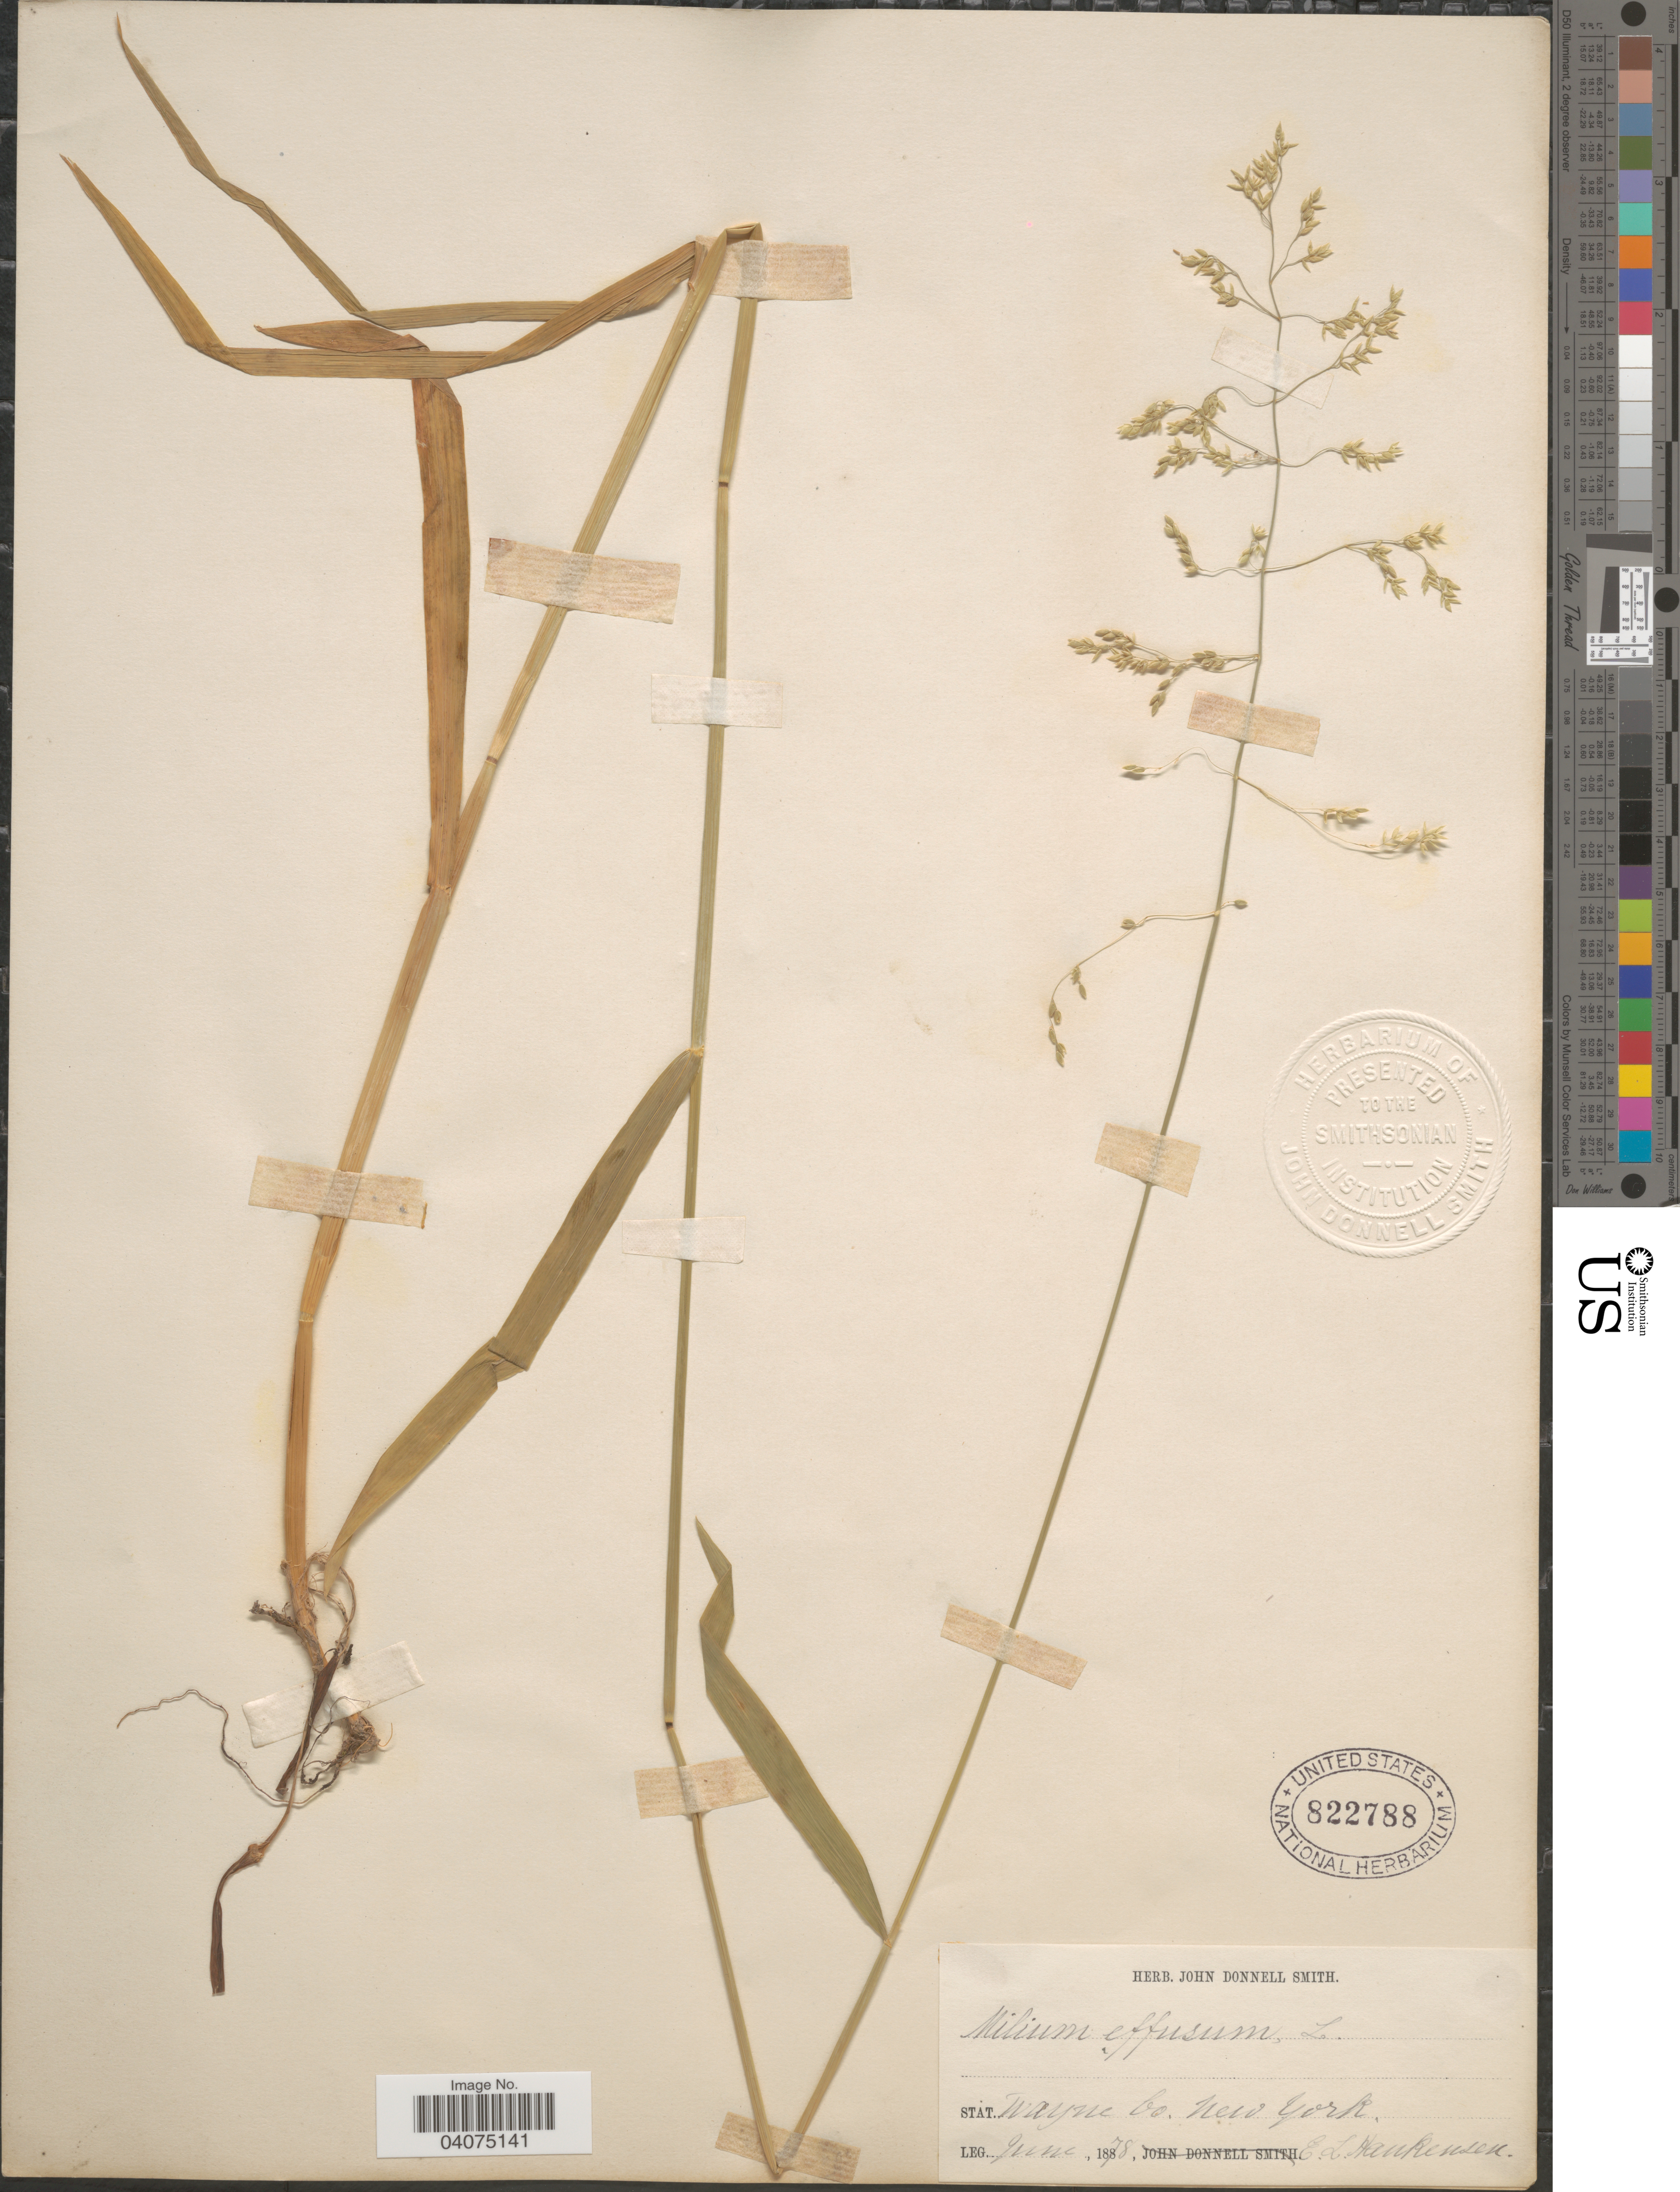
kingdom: Plantae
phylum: Tracheophyta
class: Liliopsida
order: Poales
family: Poaceae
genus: Milium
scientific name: Milium effusum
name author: L.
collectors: E. Hankenson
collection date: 1878-06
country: United States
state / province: New York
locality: Stat. Wayne Co.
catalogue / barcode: US 822788